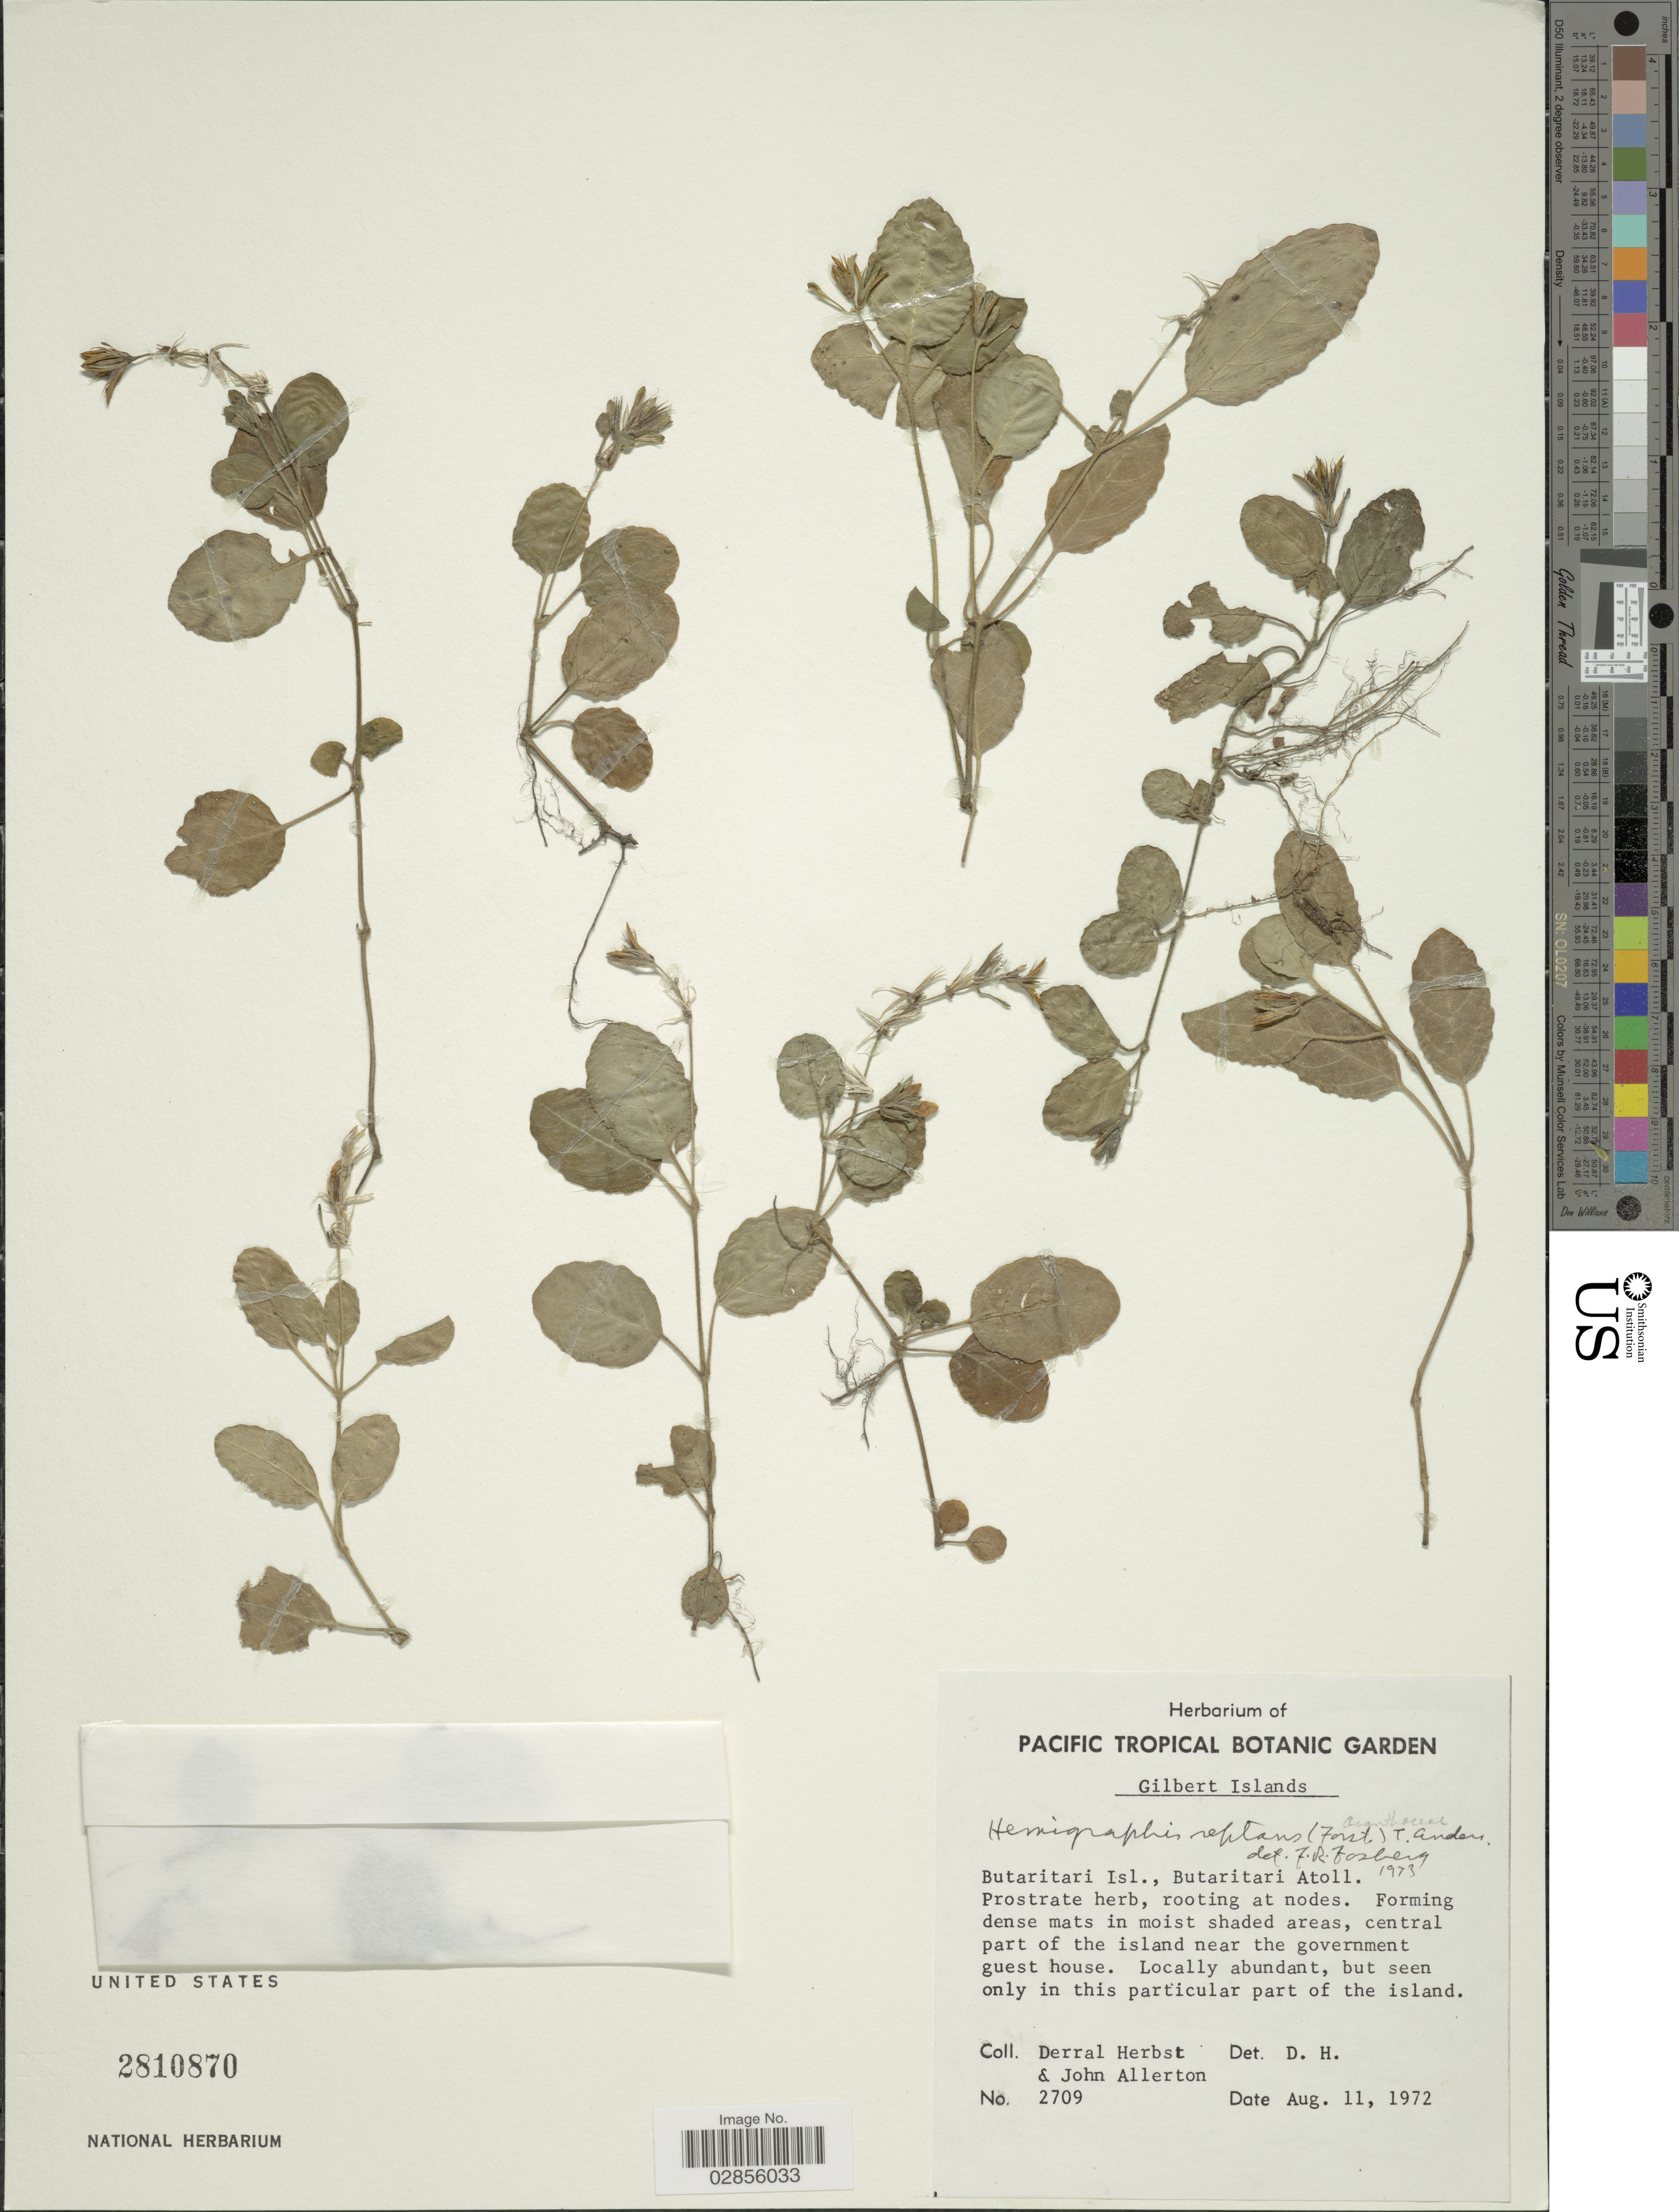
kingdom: Plantae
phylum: Tracheophyta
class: Magnoliopsida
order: Lamiales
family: Acanthaceae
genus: Strobilanthes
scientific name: Strobilanthes reptans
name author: (G. Forst.) Moylan ex Y.F. Deng & J.R.I. Wood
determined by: Wagner, W. L., (BOT), Smithsonian Institution - National Museum of Natural History (UNITED STATES)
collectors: D. R. Herbst & J. Allerton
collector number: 2709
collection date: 1972-08-11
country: Kiribati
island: Butaritari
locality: Gilbert Islands. Butaritari Isl., Butaritari Atoll. Locally abundant, but seen only in this particular part of the island.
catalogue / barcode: US 2810870